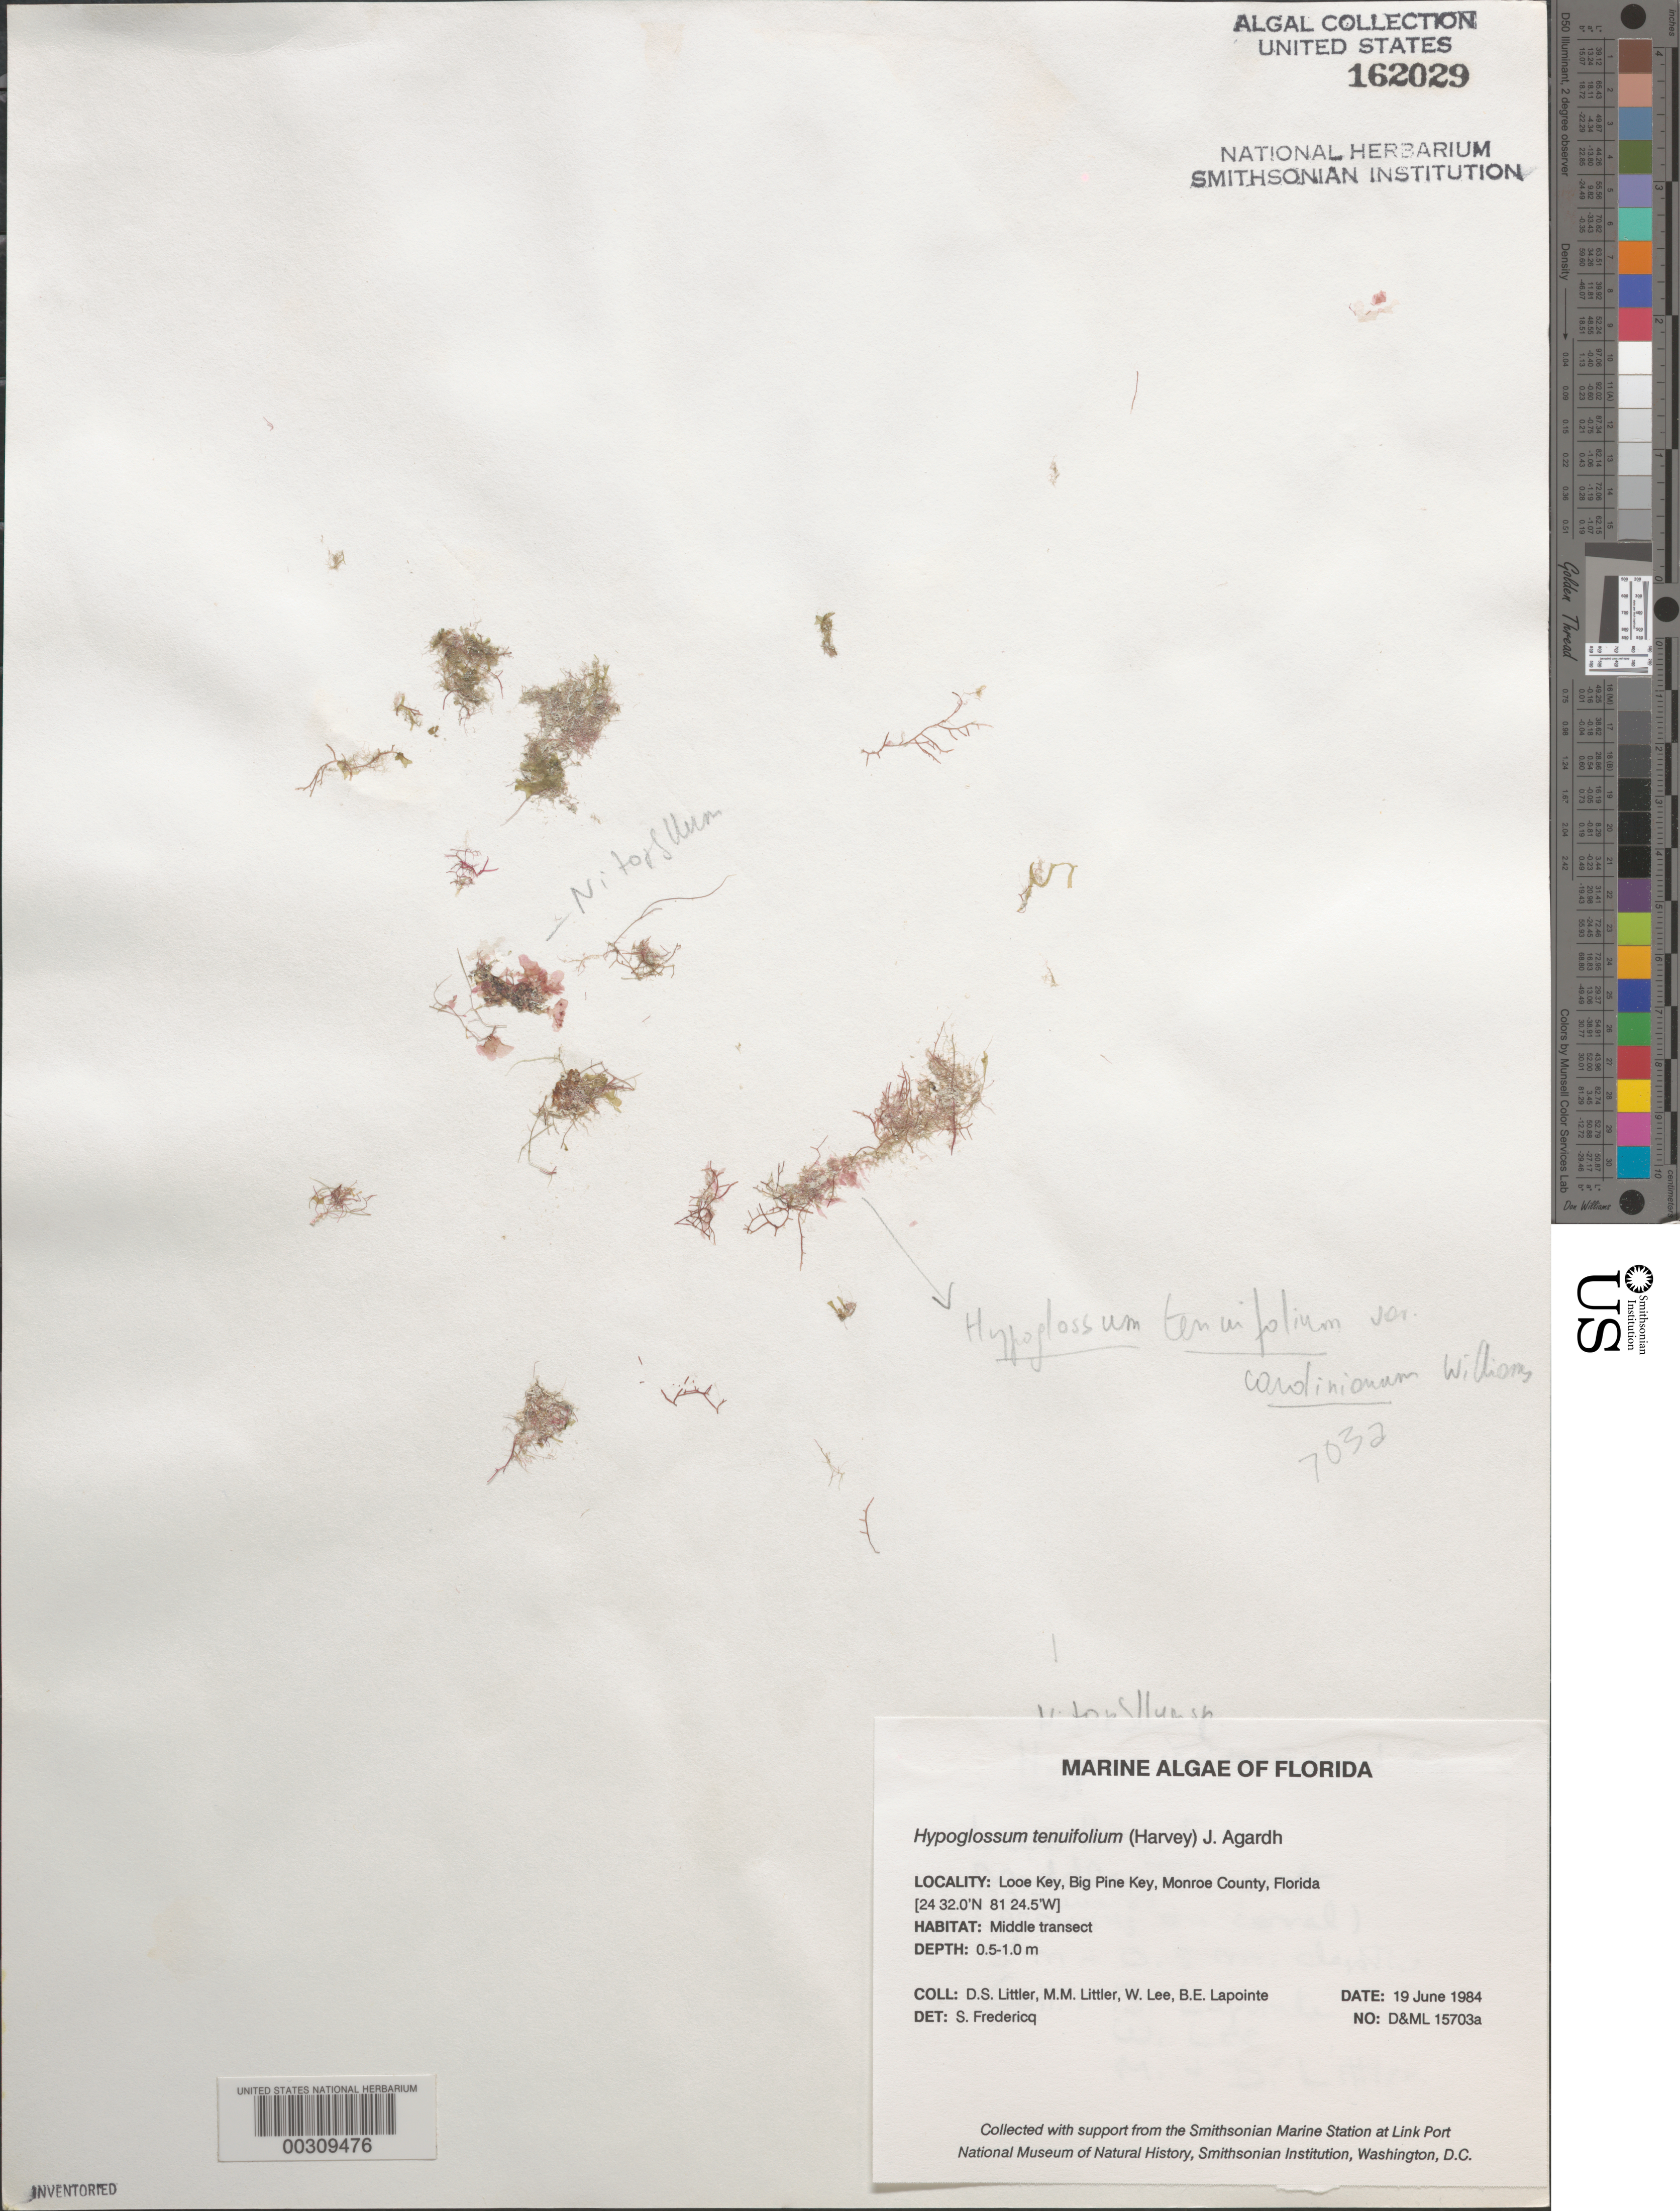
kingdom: Plantae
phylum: Rhodophyta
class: Florideophyceae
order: Ceramiales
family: Delesseriaceae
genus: Hypoglossum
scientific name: Hypoglossum tenuifolium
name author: (Harv.) J. Agardh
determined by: Fredericq, S.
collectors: D. S. Littler, M. M. Littler, W. Lee & B. Lapointe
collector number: D&ML 15703a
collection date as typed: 19 Jun 1989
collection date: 1989-06-19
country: United States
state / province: Florida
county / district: Monroe County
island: Looe Key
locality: Near Big Pine Key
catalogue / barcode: US 162029